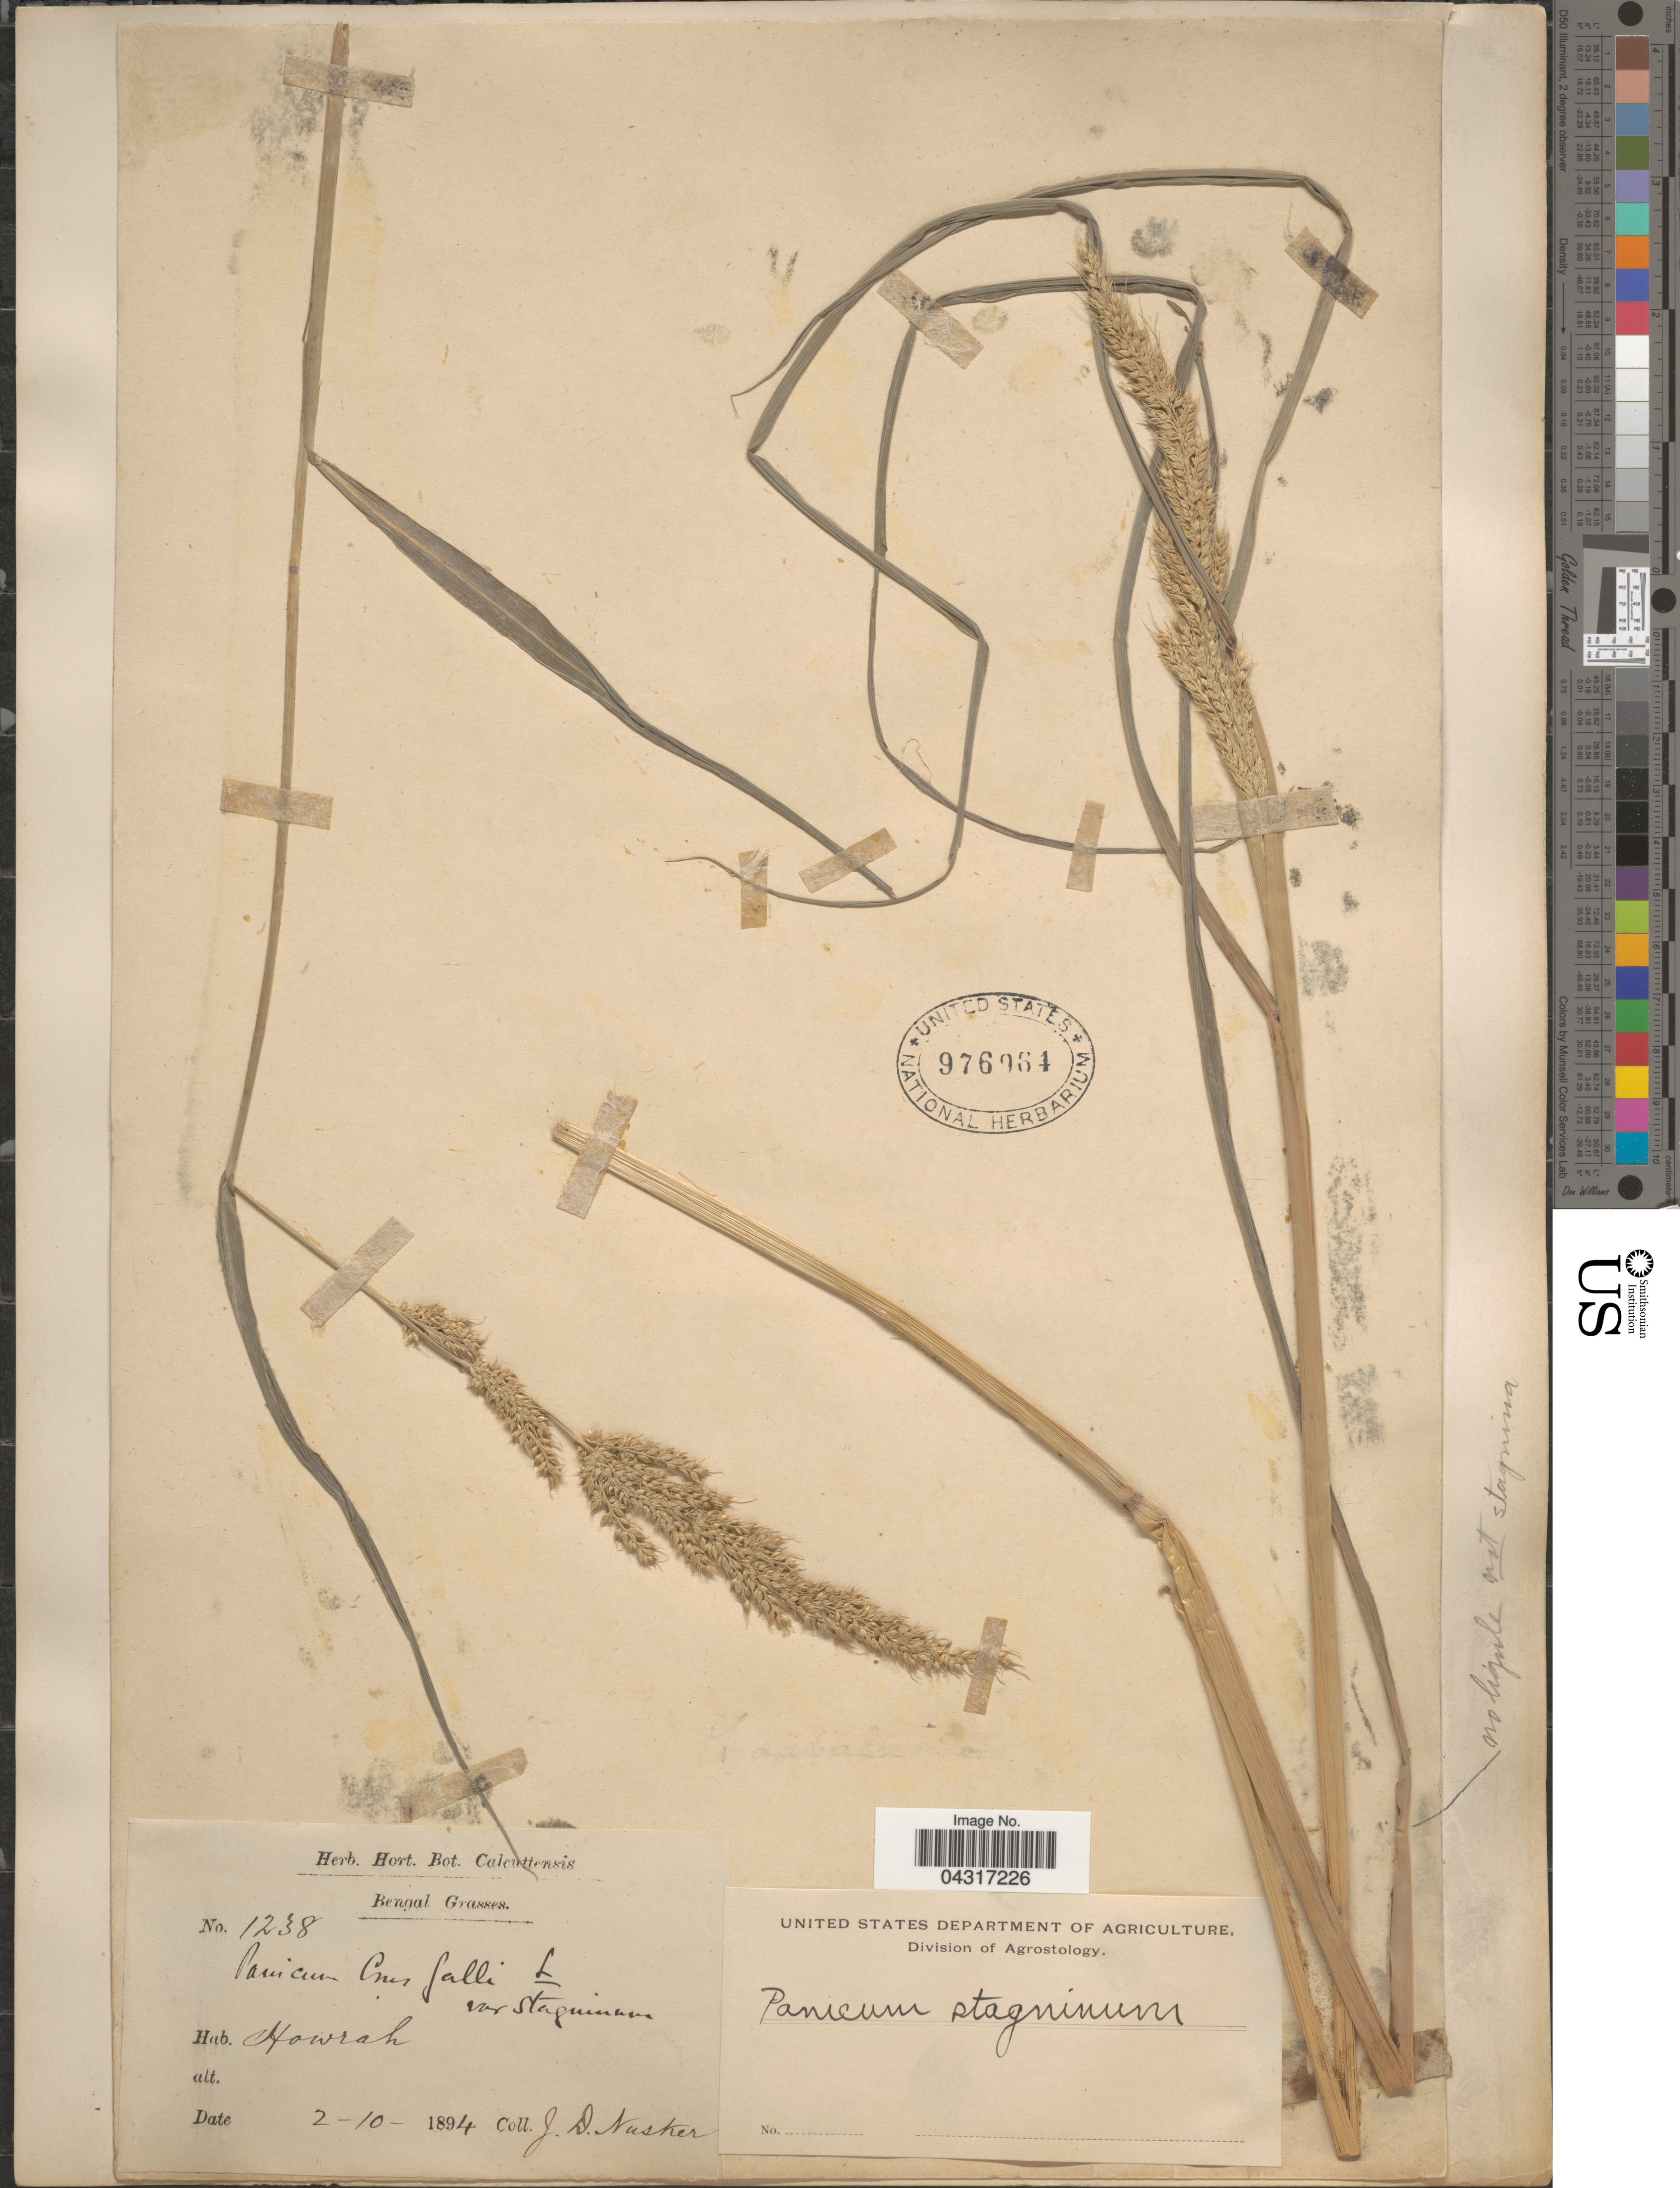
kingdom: Plantae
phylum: Tracheophyta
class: Liliopsida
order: Poales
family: Poaceae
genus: Echinochloa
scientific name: Echinochloa crus-galli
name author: (L.) P. Beauv.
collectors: J. Kosker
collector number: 1238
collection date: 1894-10-02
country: India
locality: Bengal. Howrah.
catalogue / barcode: US 976964